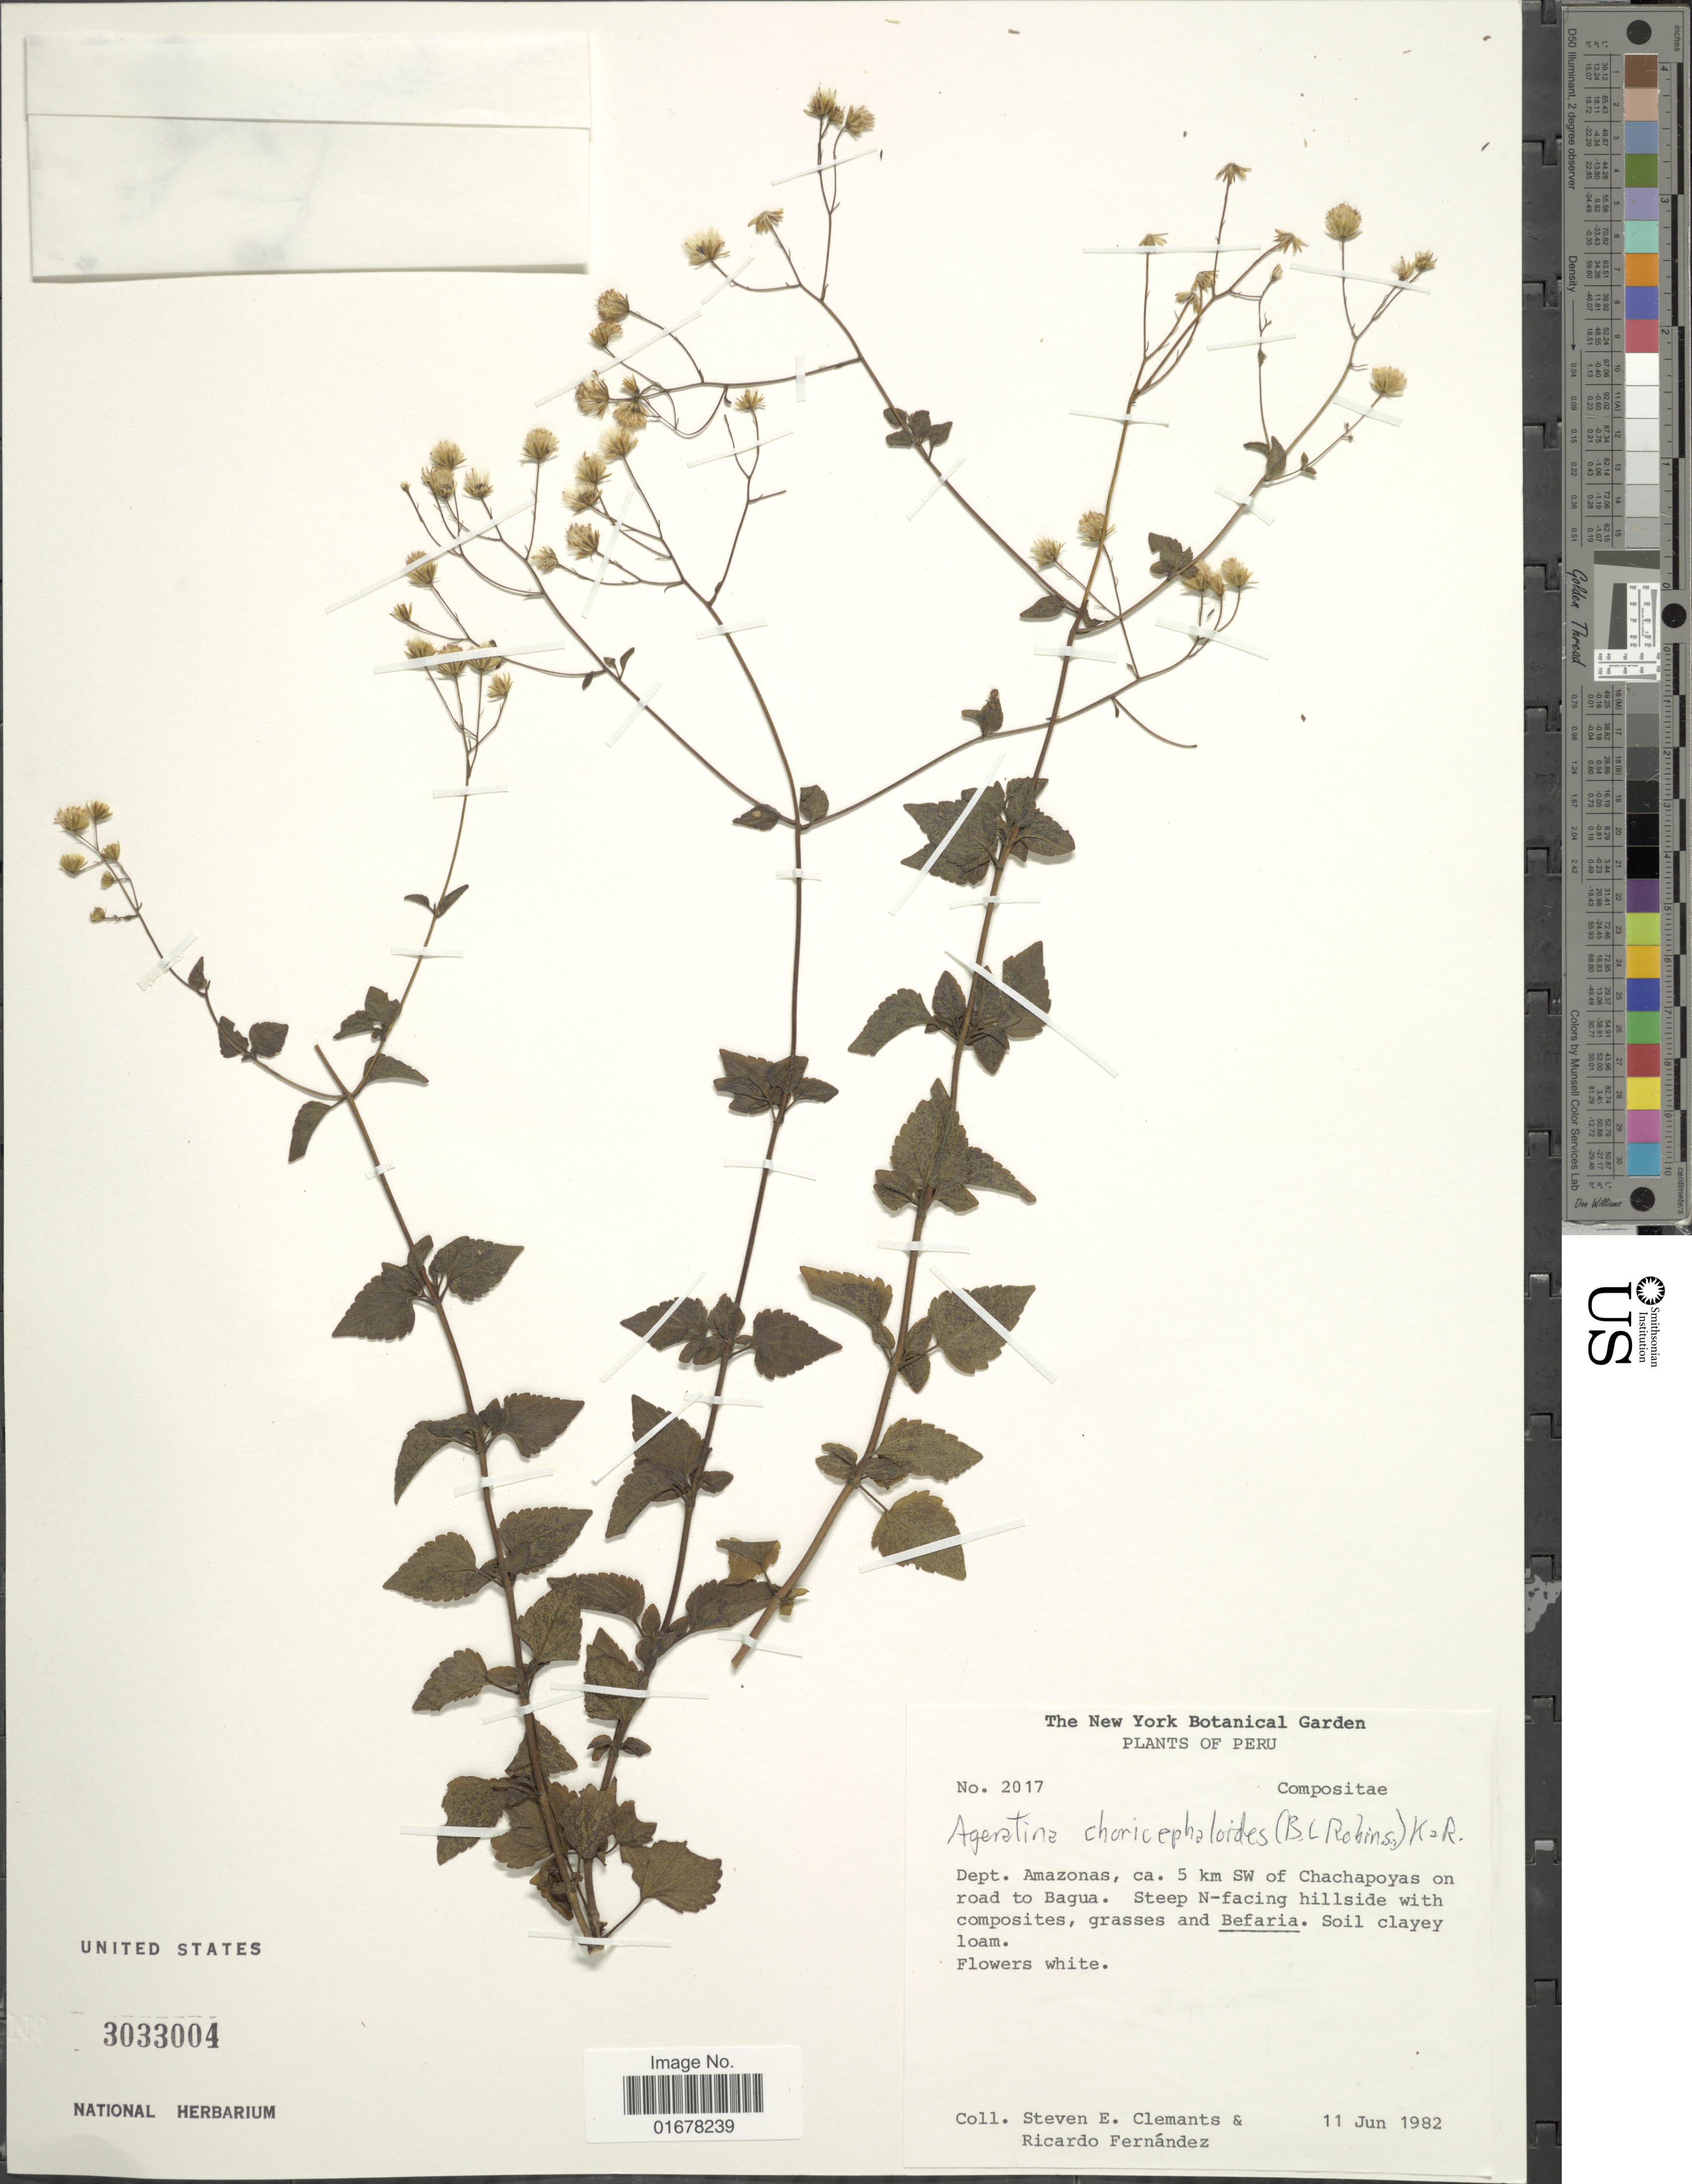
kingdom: Plantae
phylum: Tracheophyta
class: Magnoliopsida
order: Asterales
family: Asteraceae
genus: Ageratina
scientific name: Ageratina choricephaloides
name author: (B.L. Rob.) R.M. King & H. Rob.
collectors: S. Clemants & R. Fernández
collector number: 2017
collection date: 1982-06-11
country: Peru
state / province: Amazonas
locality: Dept. Amazonas, 5 km SW of Chachapoyas on road to Bagua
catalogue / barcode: US 3033004